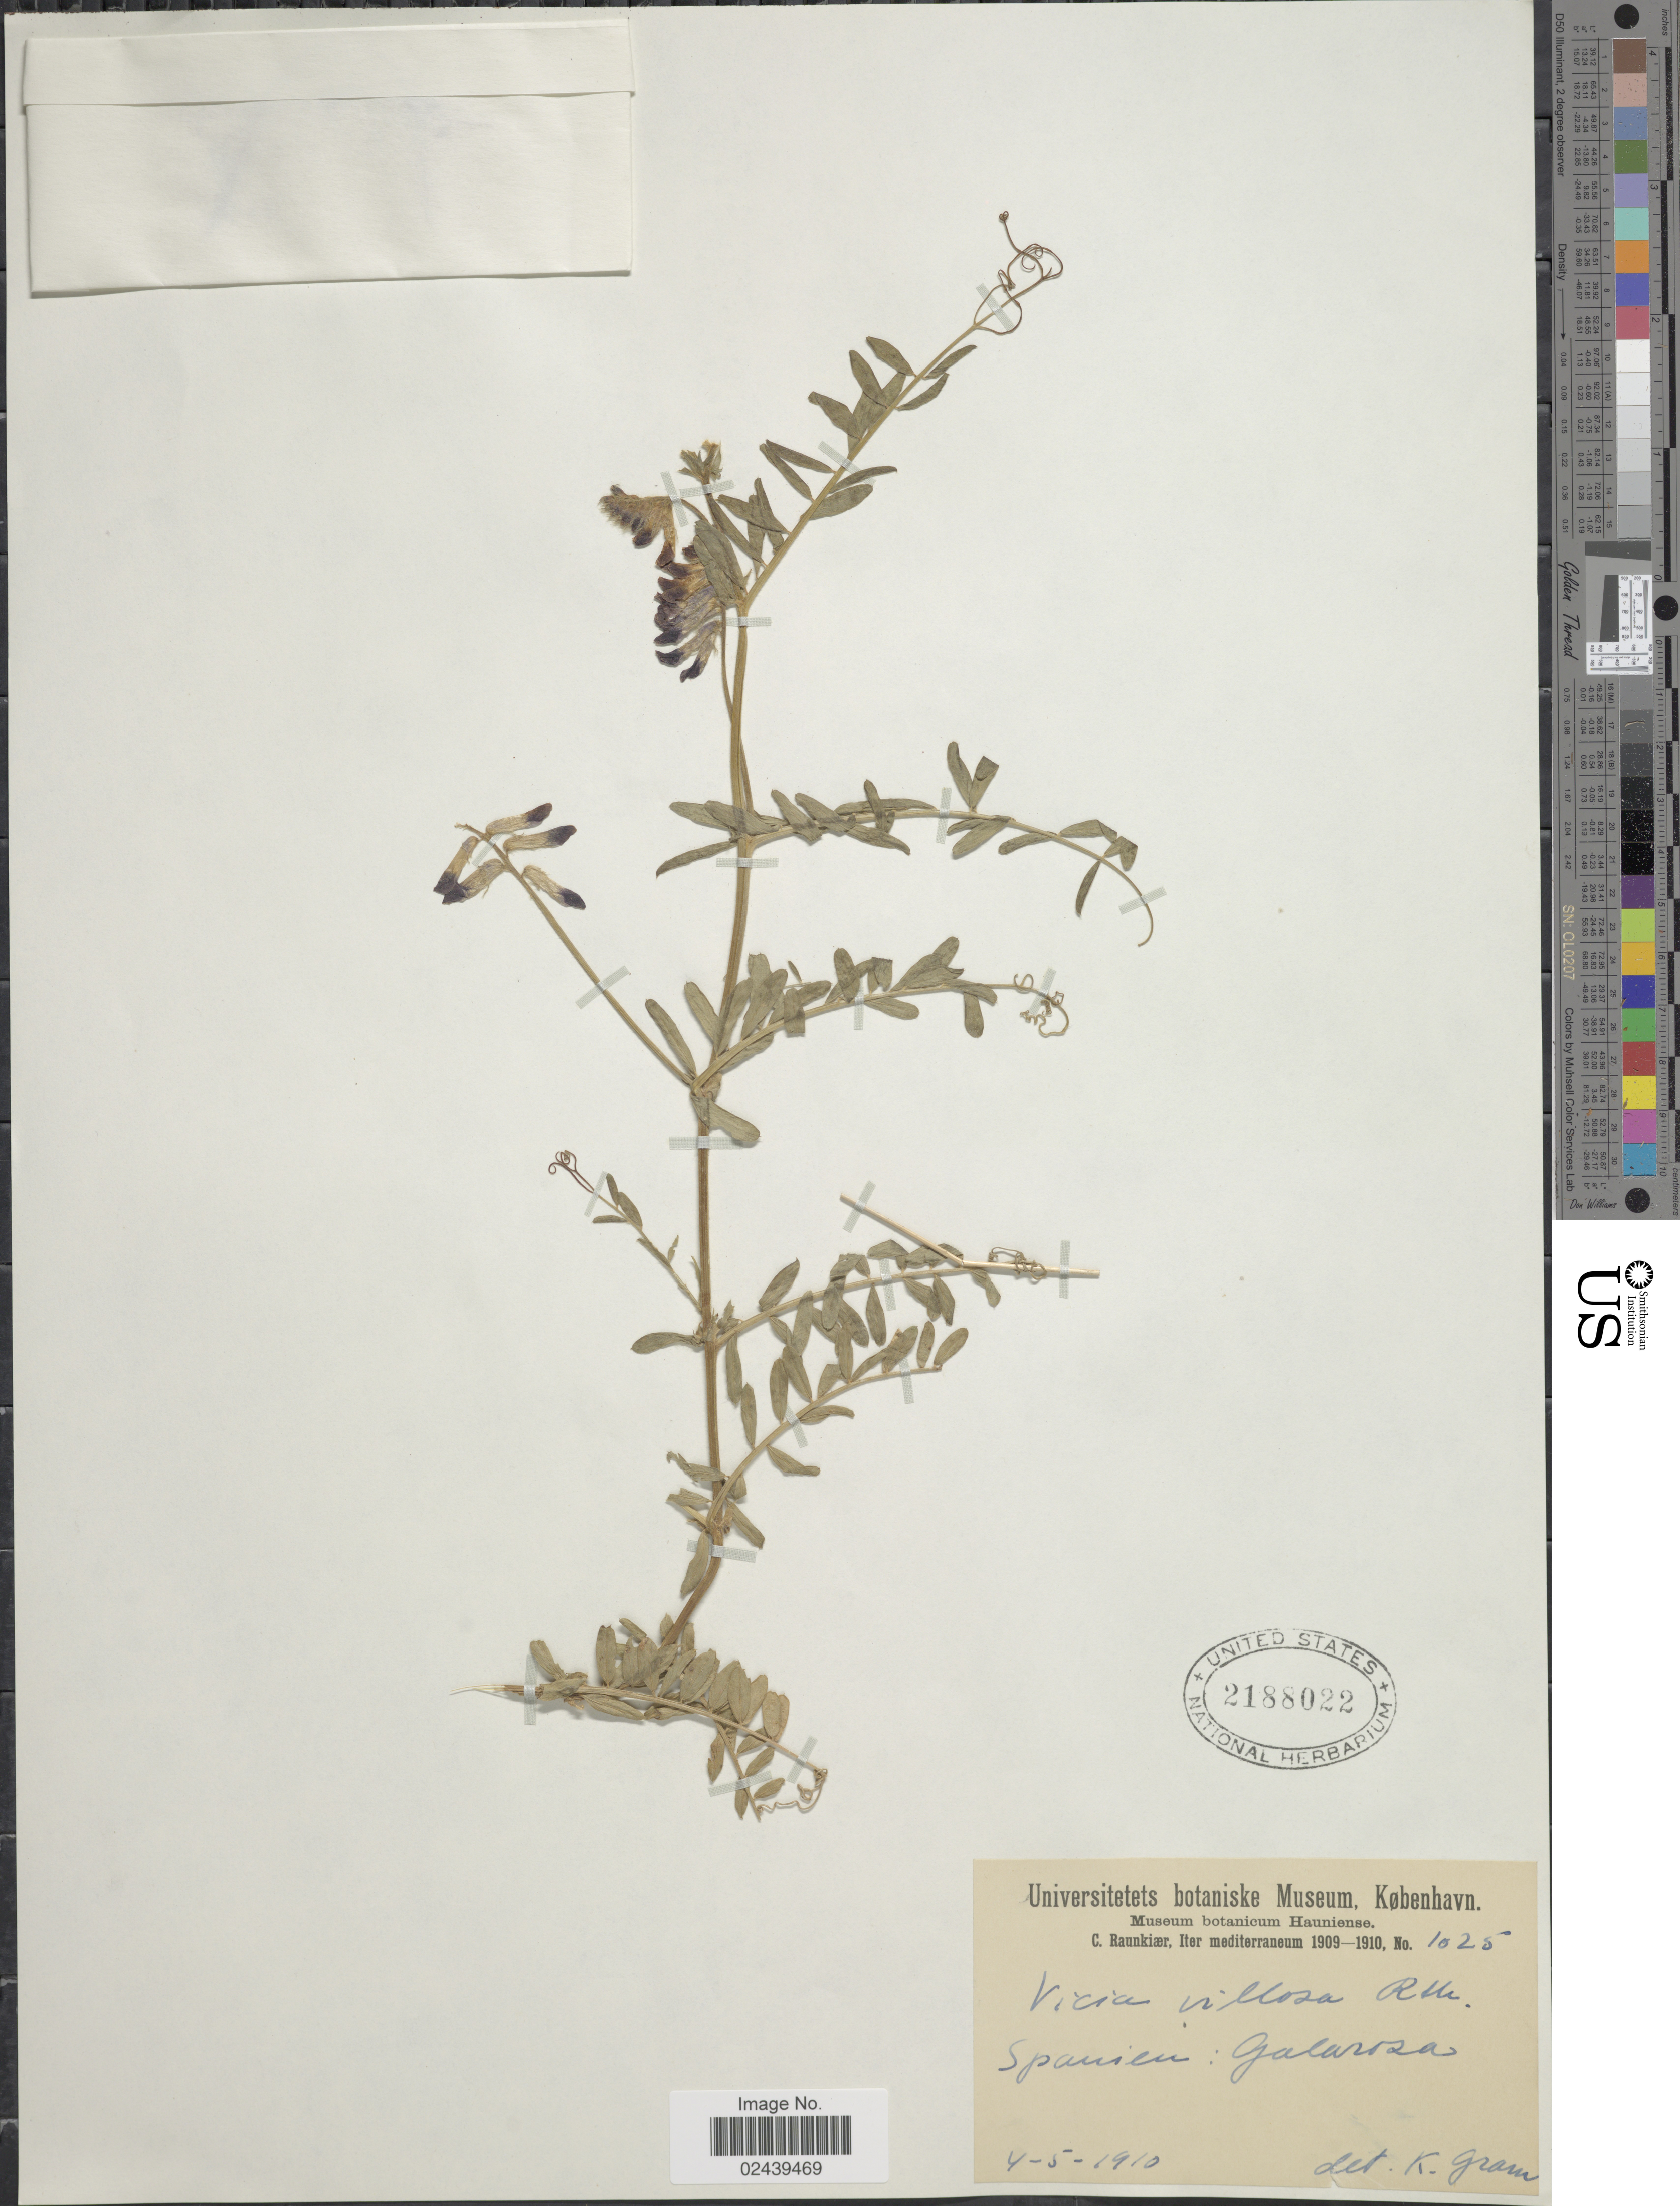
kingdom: Plantae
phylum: Tracheophyta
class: Magnoliopsida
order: Fabales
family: Fabaceae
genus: Vicia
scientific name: Vicia villosa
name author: Roth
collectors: C. Raunkiær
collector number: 1025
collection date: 1910-05-04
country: Spain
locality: Spanien: Galarosa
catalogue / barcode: US 2188022